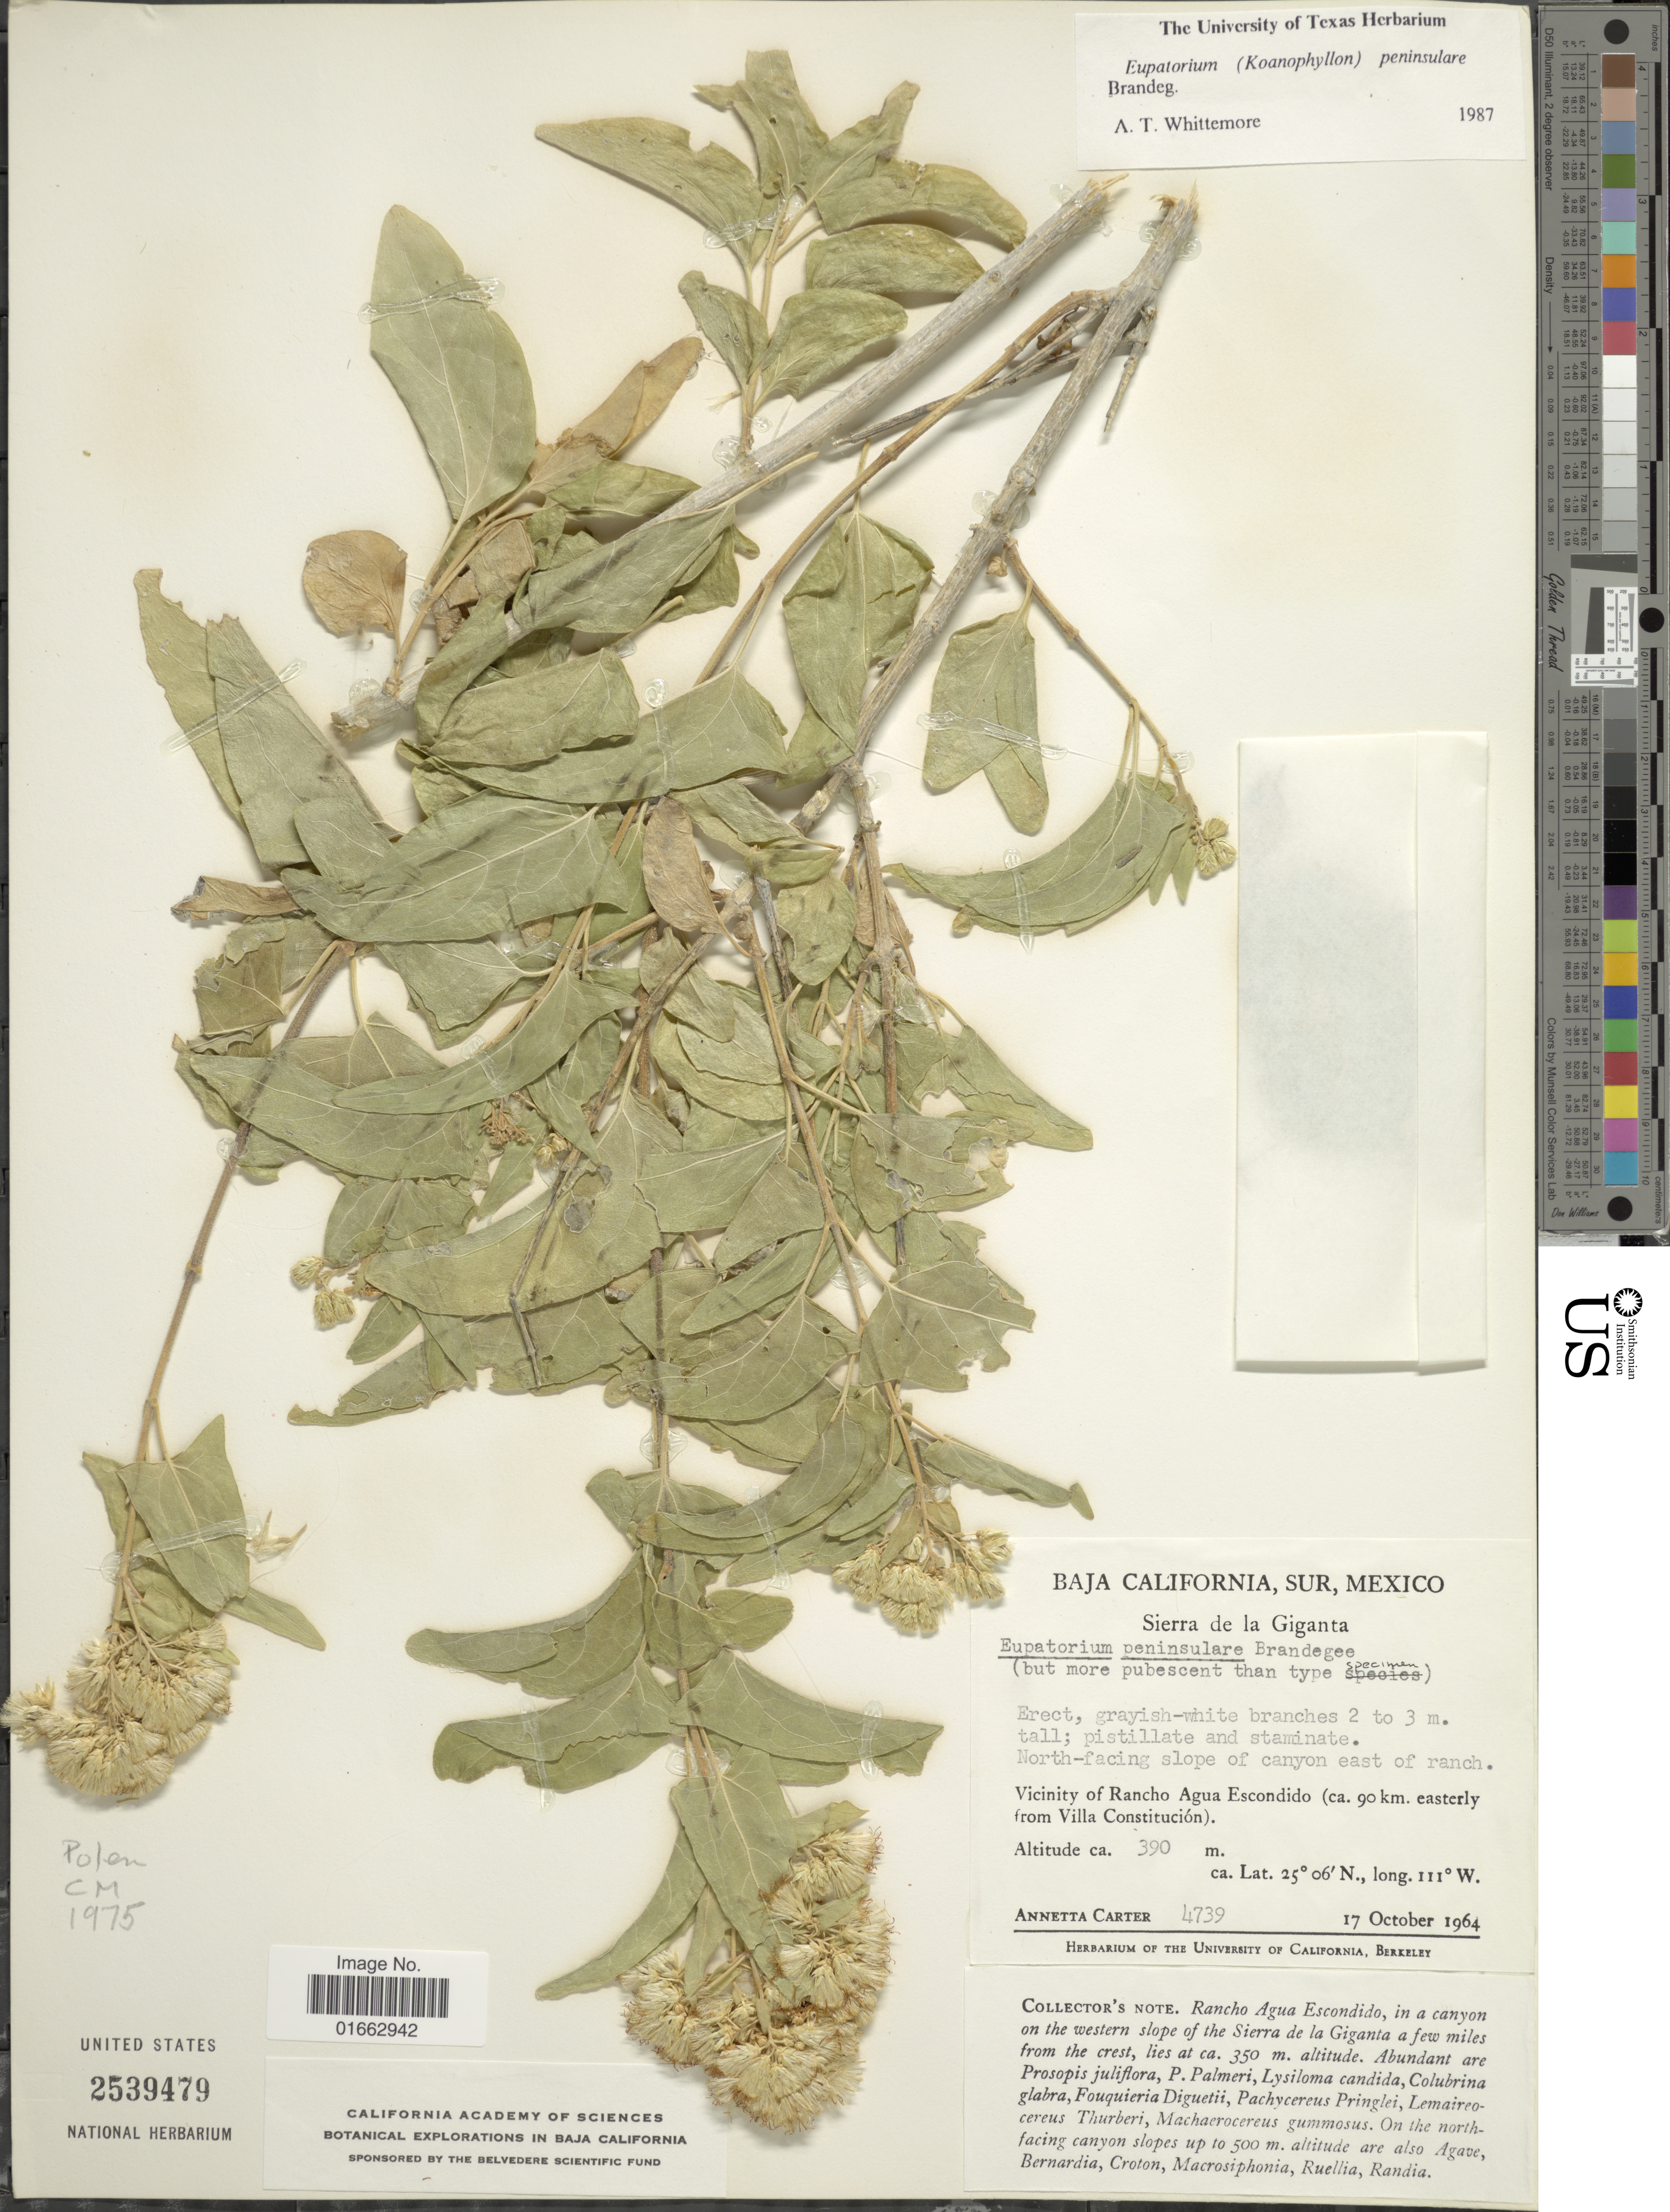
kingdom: Plantae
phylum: Tracheophyta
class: Magnoliopsida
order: Asterales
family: Asteraceae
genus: Critonia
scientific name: Critonia peninsularis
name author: (Brandegee) R.M. King & H. Rob.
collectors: A. Carter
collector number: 4739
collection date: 1964-10-17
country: Mexico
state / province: Baja California Sur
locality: Sierra de la Giganta, Vicinity of Rancho Agua Escondido (ca. 90 km. easterly from Villa Constitución)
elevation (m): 390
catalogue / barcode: US 2539479